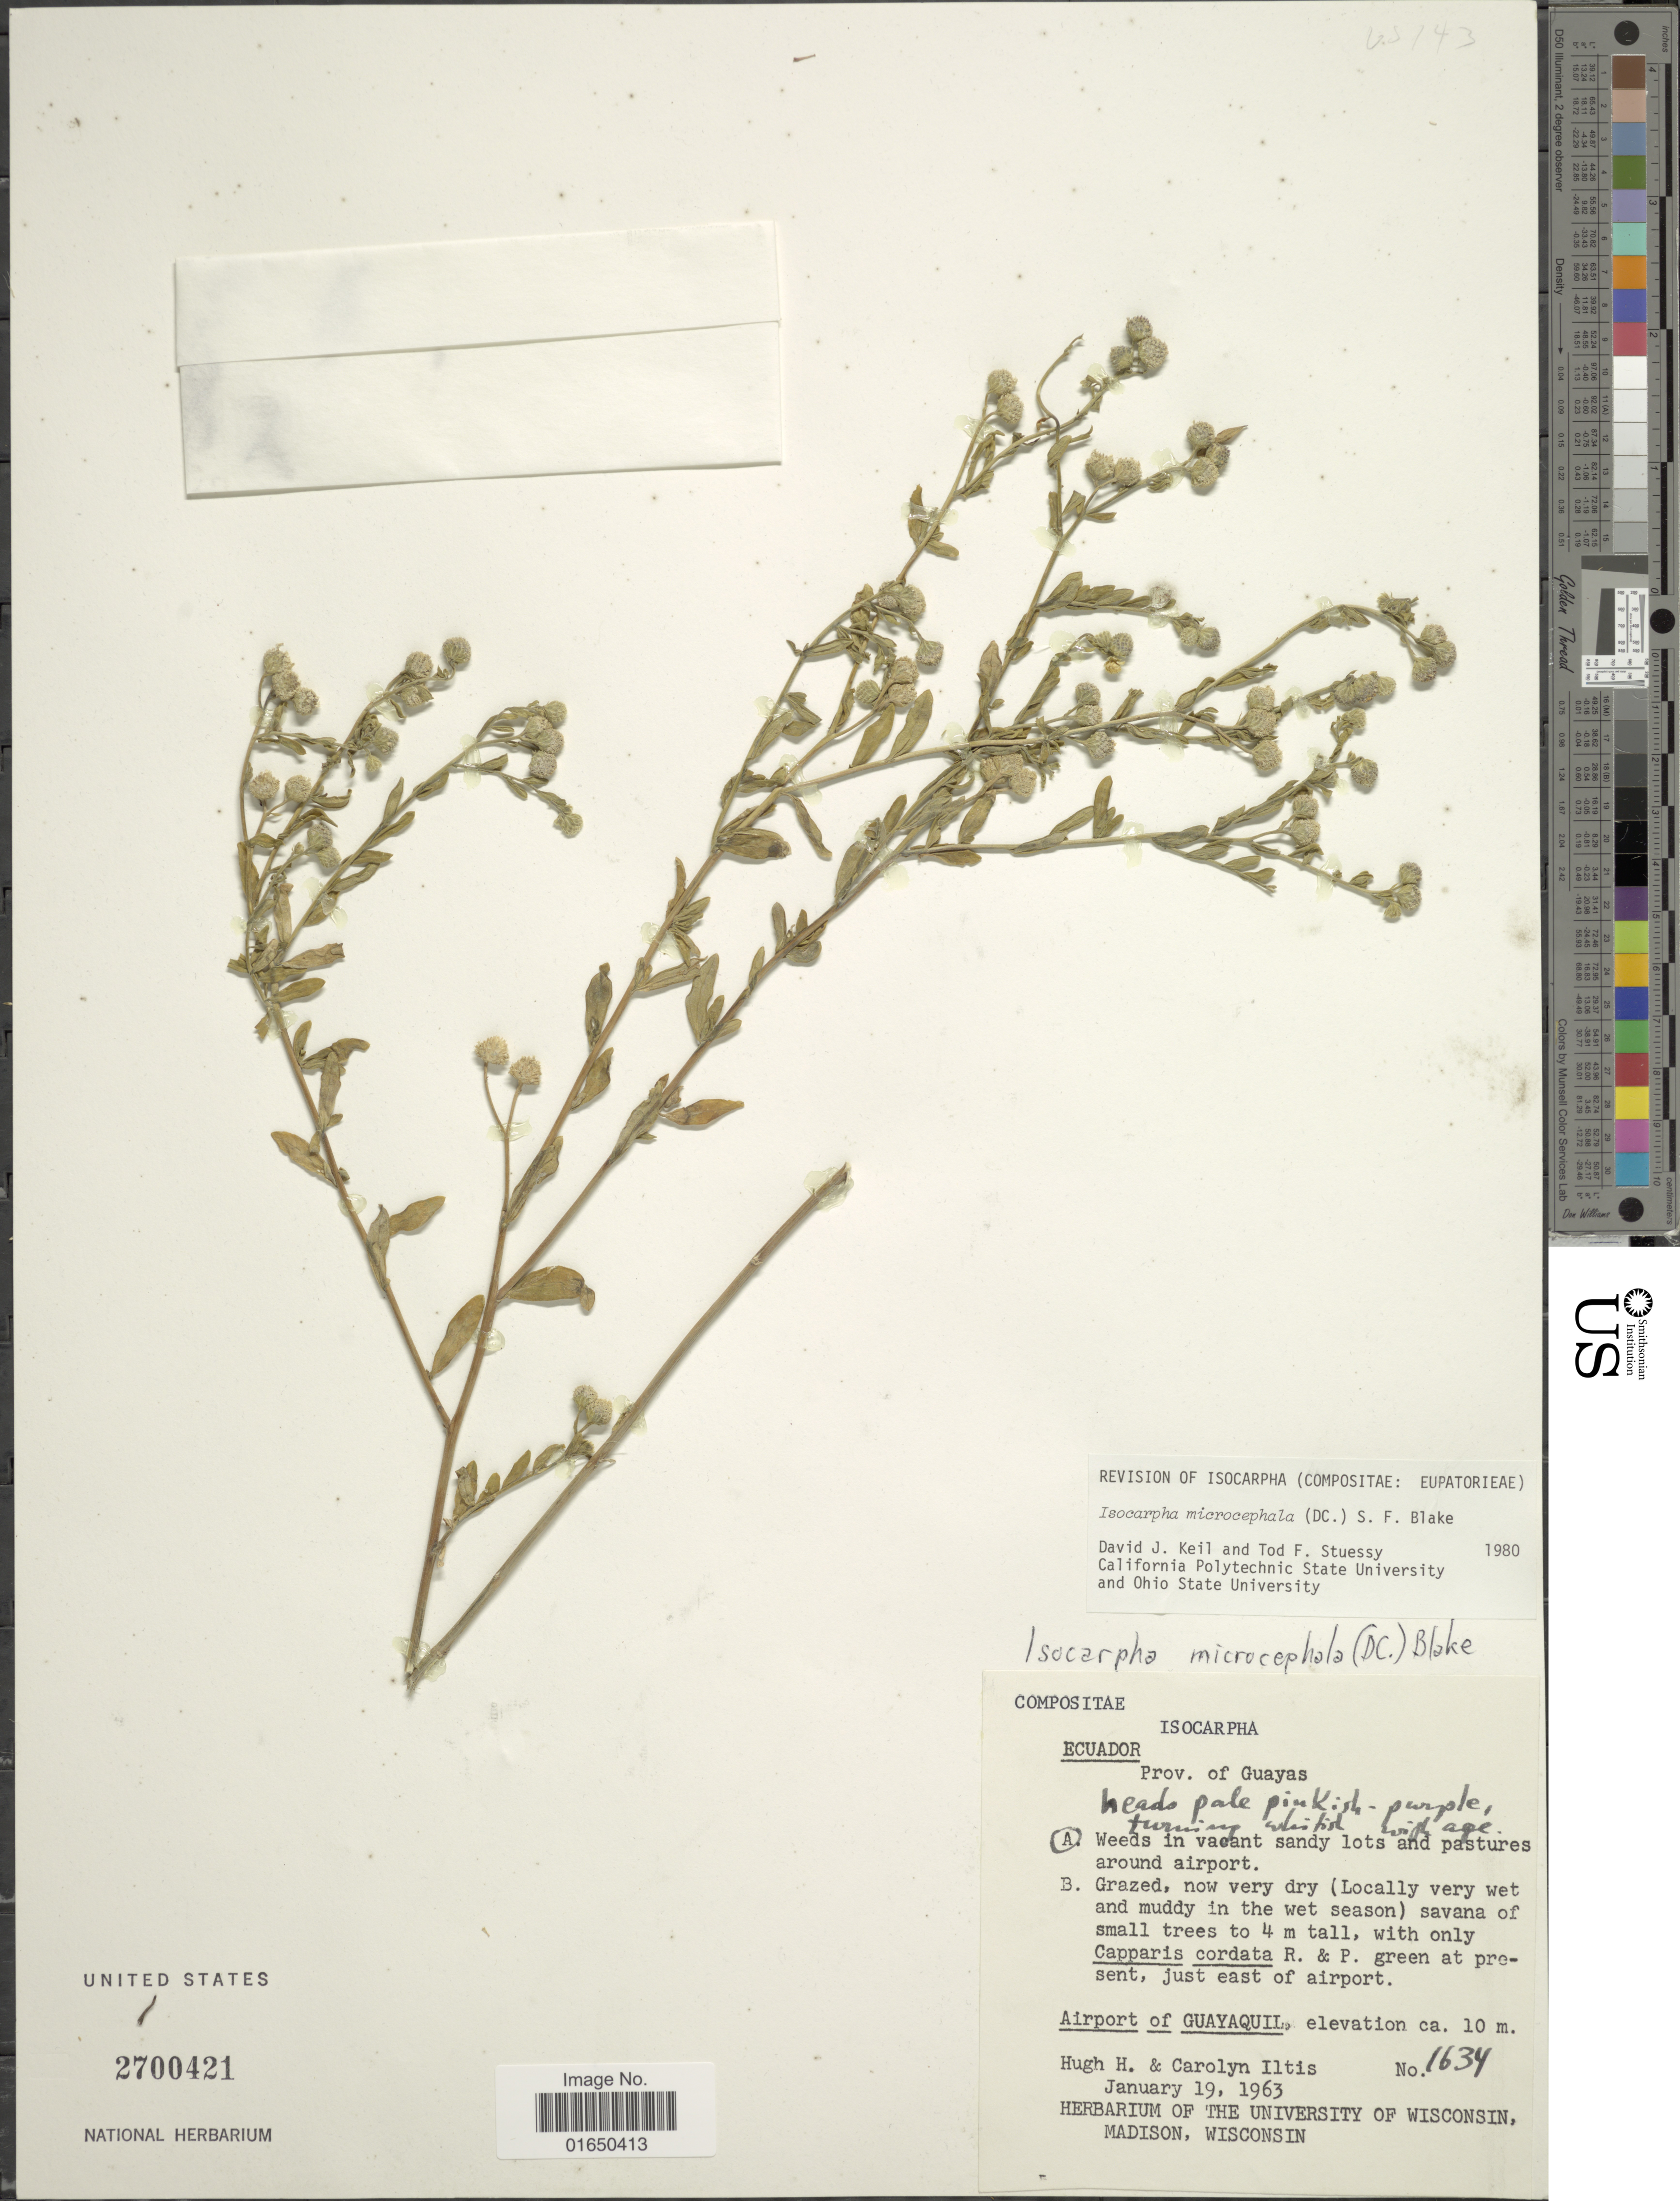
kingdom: Plantae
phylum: Tracheophyta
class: Magnoliopsida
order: Asterales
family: Asteraceae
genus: Isocarpha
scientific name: Isocarpha microcephala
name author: (DC.) S.F. Blake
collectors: H. H. Iltis & C. G. Iltis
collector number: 1634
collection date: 1963-01-19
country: Ecuador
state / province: Guayas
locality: Airport of Guayaquil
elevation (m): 10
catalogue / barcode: US 2700421